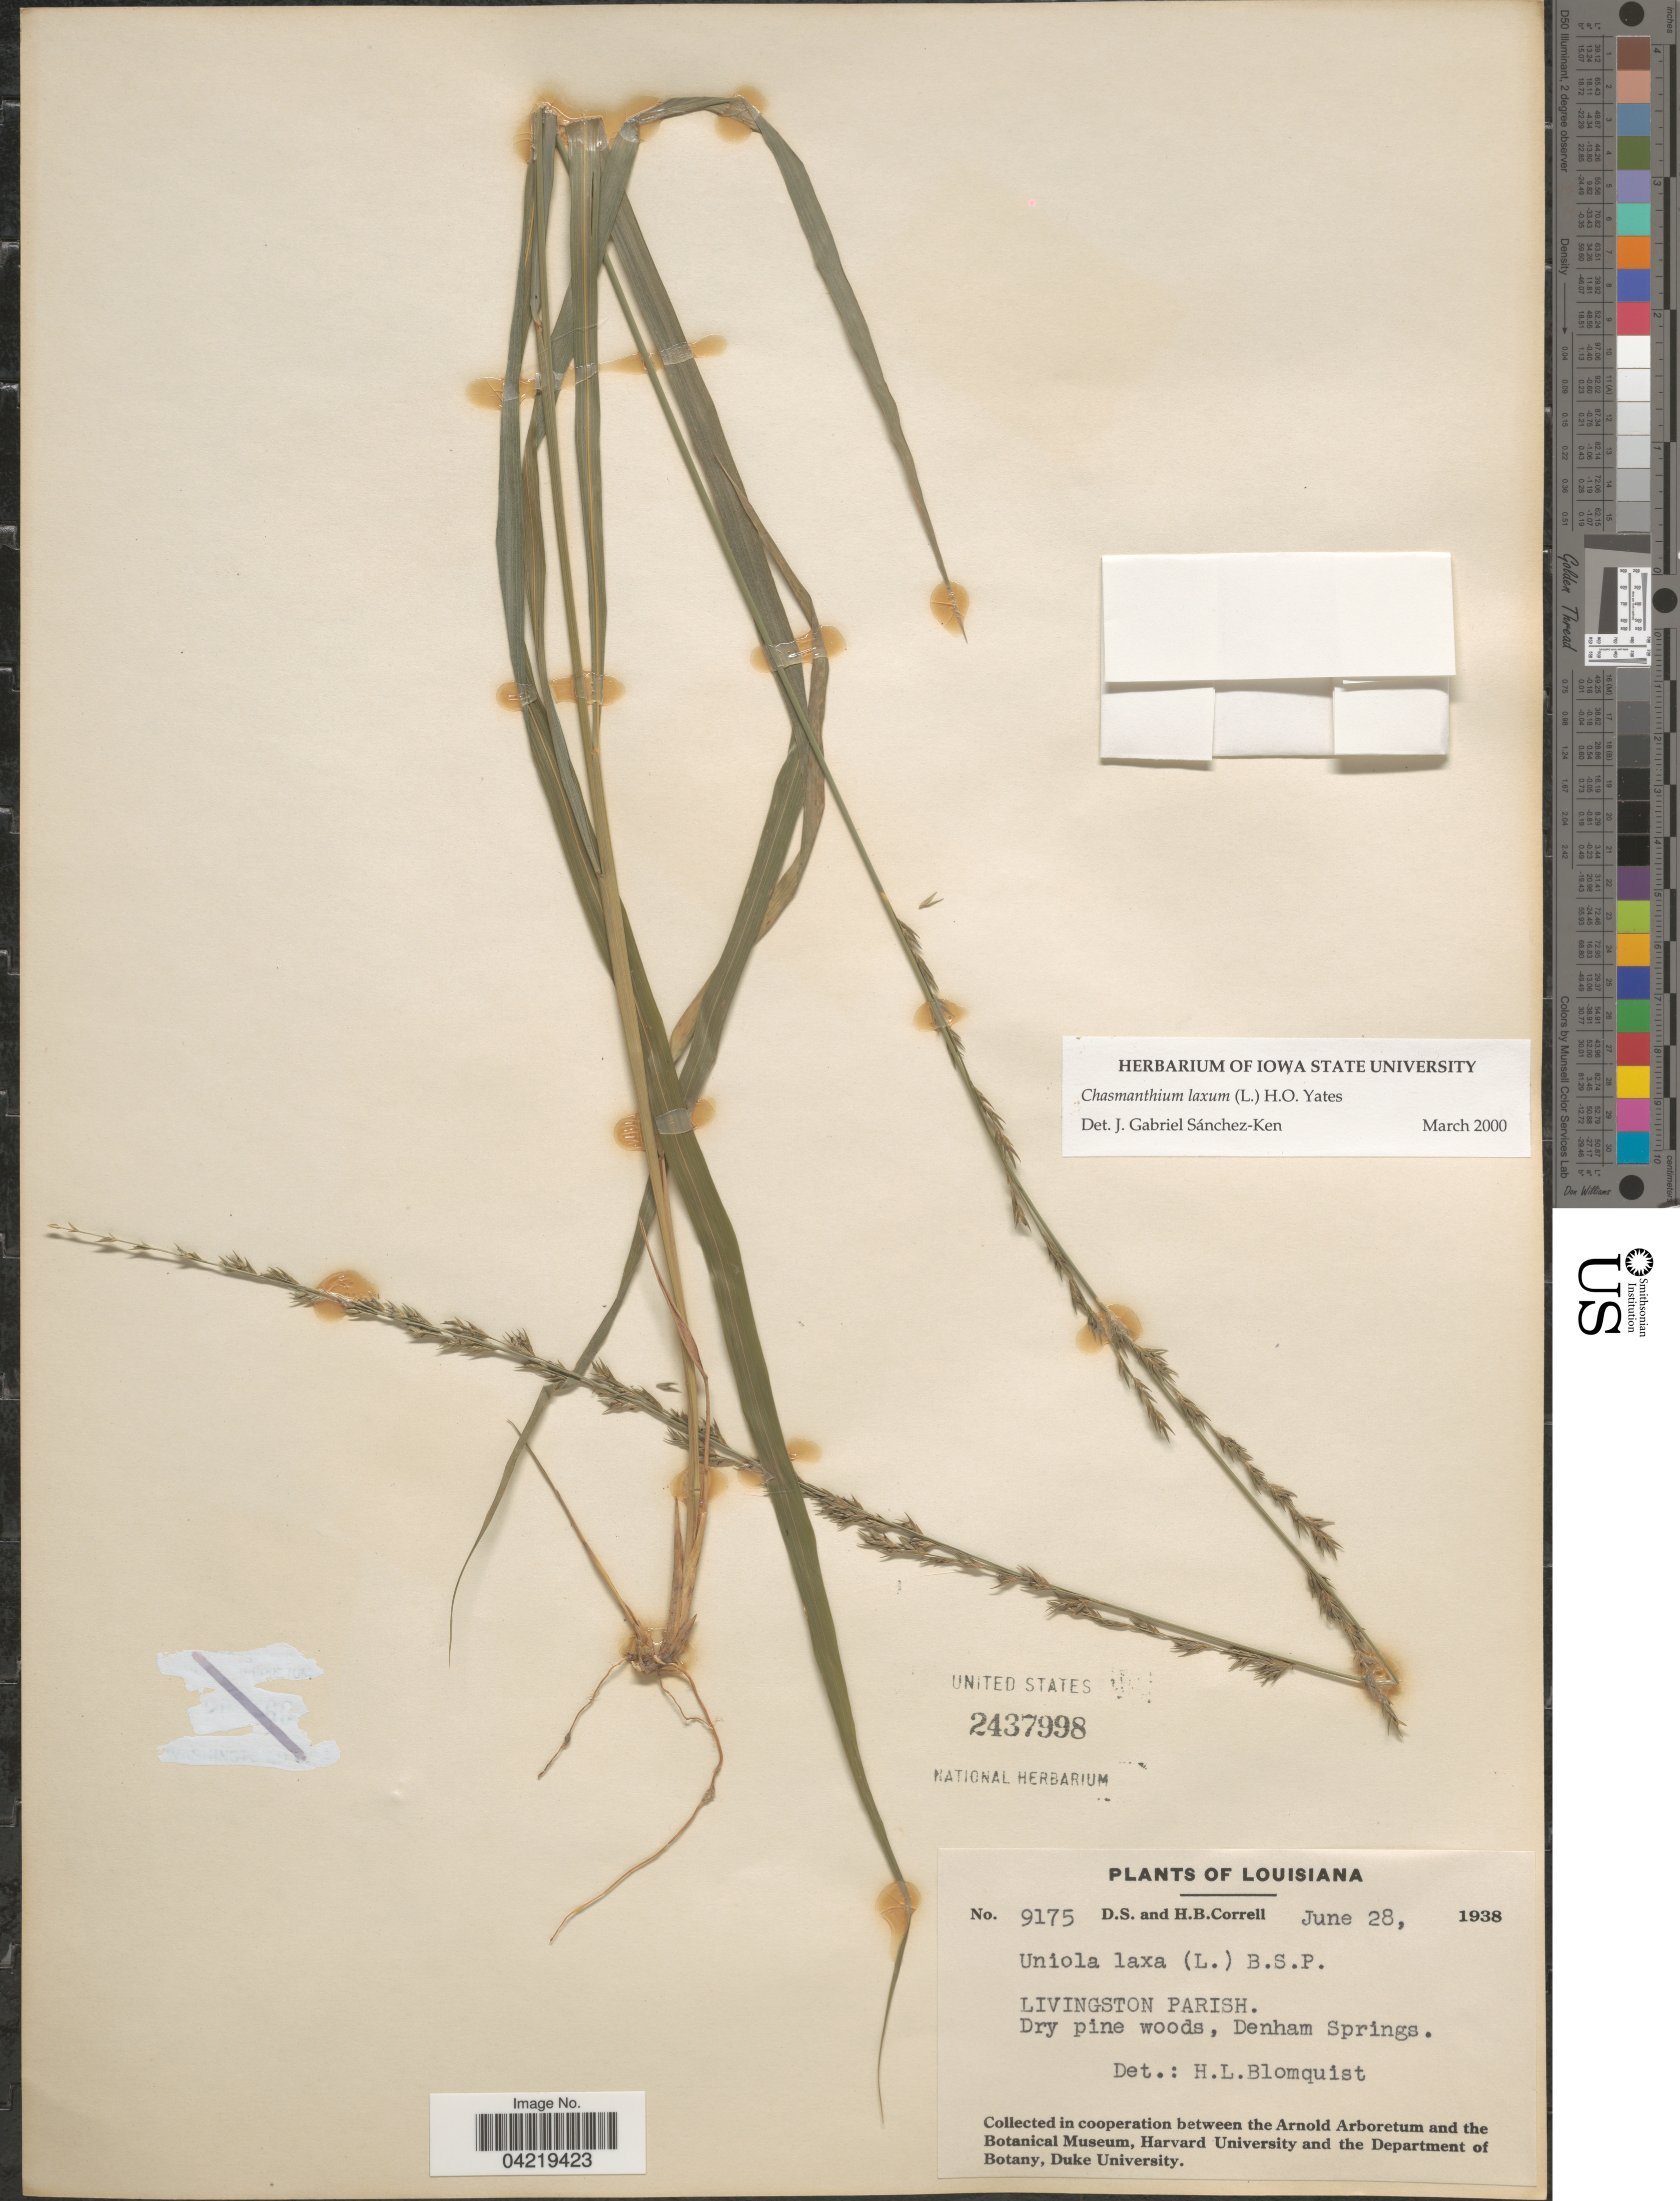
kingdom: Plantae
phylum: Tracheophyta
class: Liliopsida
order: Poales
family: Poaceae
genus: Chasmanthium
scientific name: Chasmanthium laxum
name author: (L.) H.O. Yates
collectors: D. S. Correll & H. Correll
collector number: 9175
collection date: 1938-06-28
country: United States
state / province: Louisiana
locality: Livingston Parish. Dry pine woods, Denham Springs.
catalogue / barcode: US 2437998